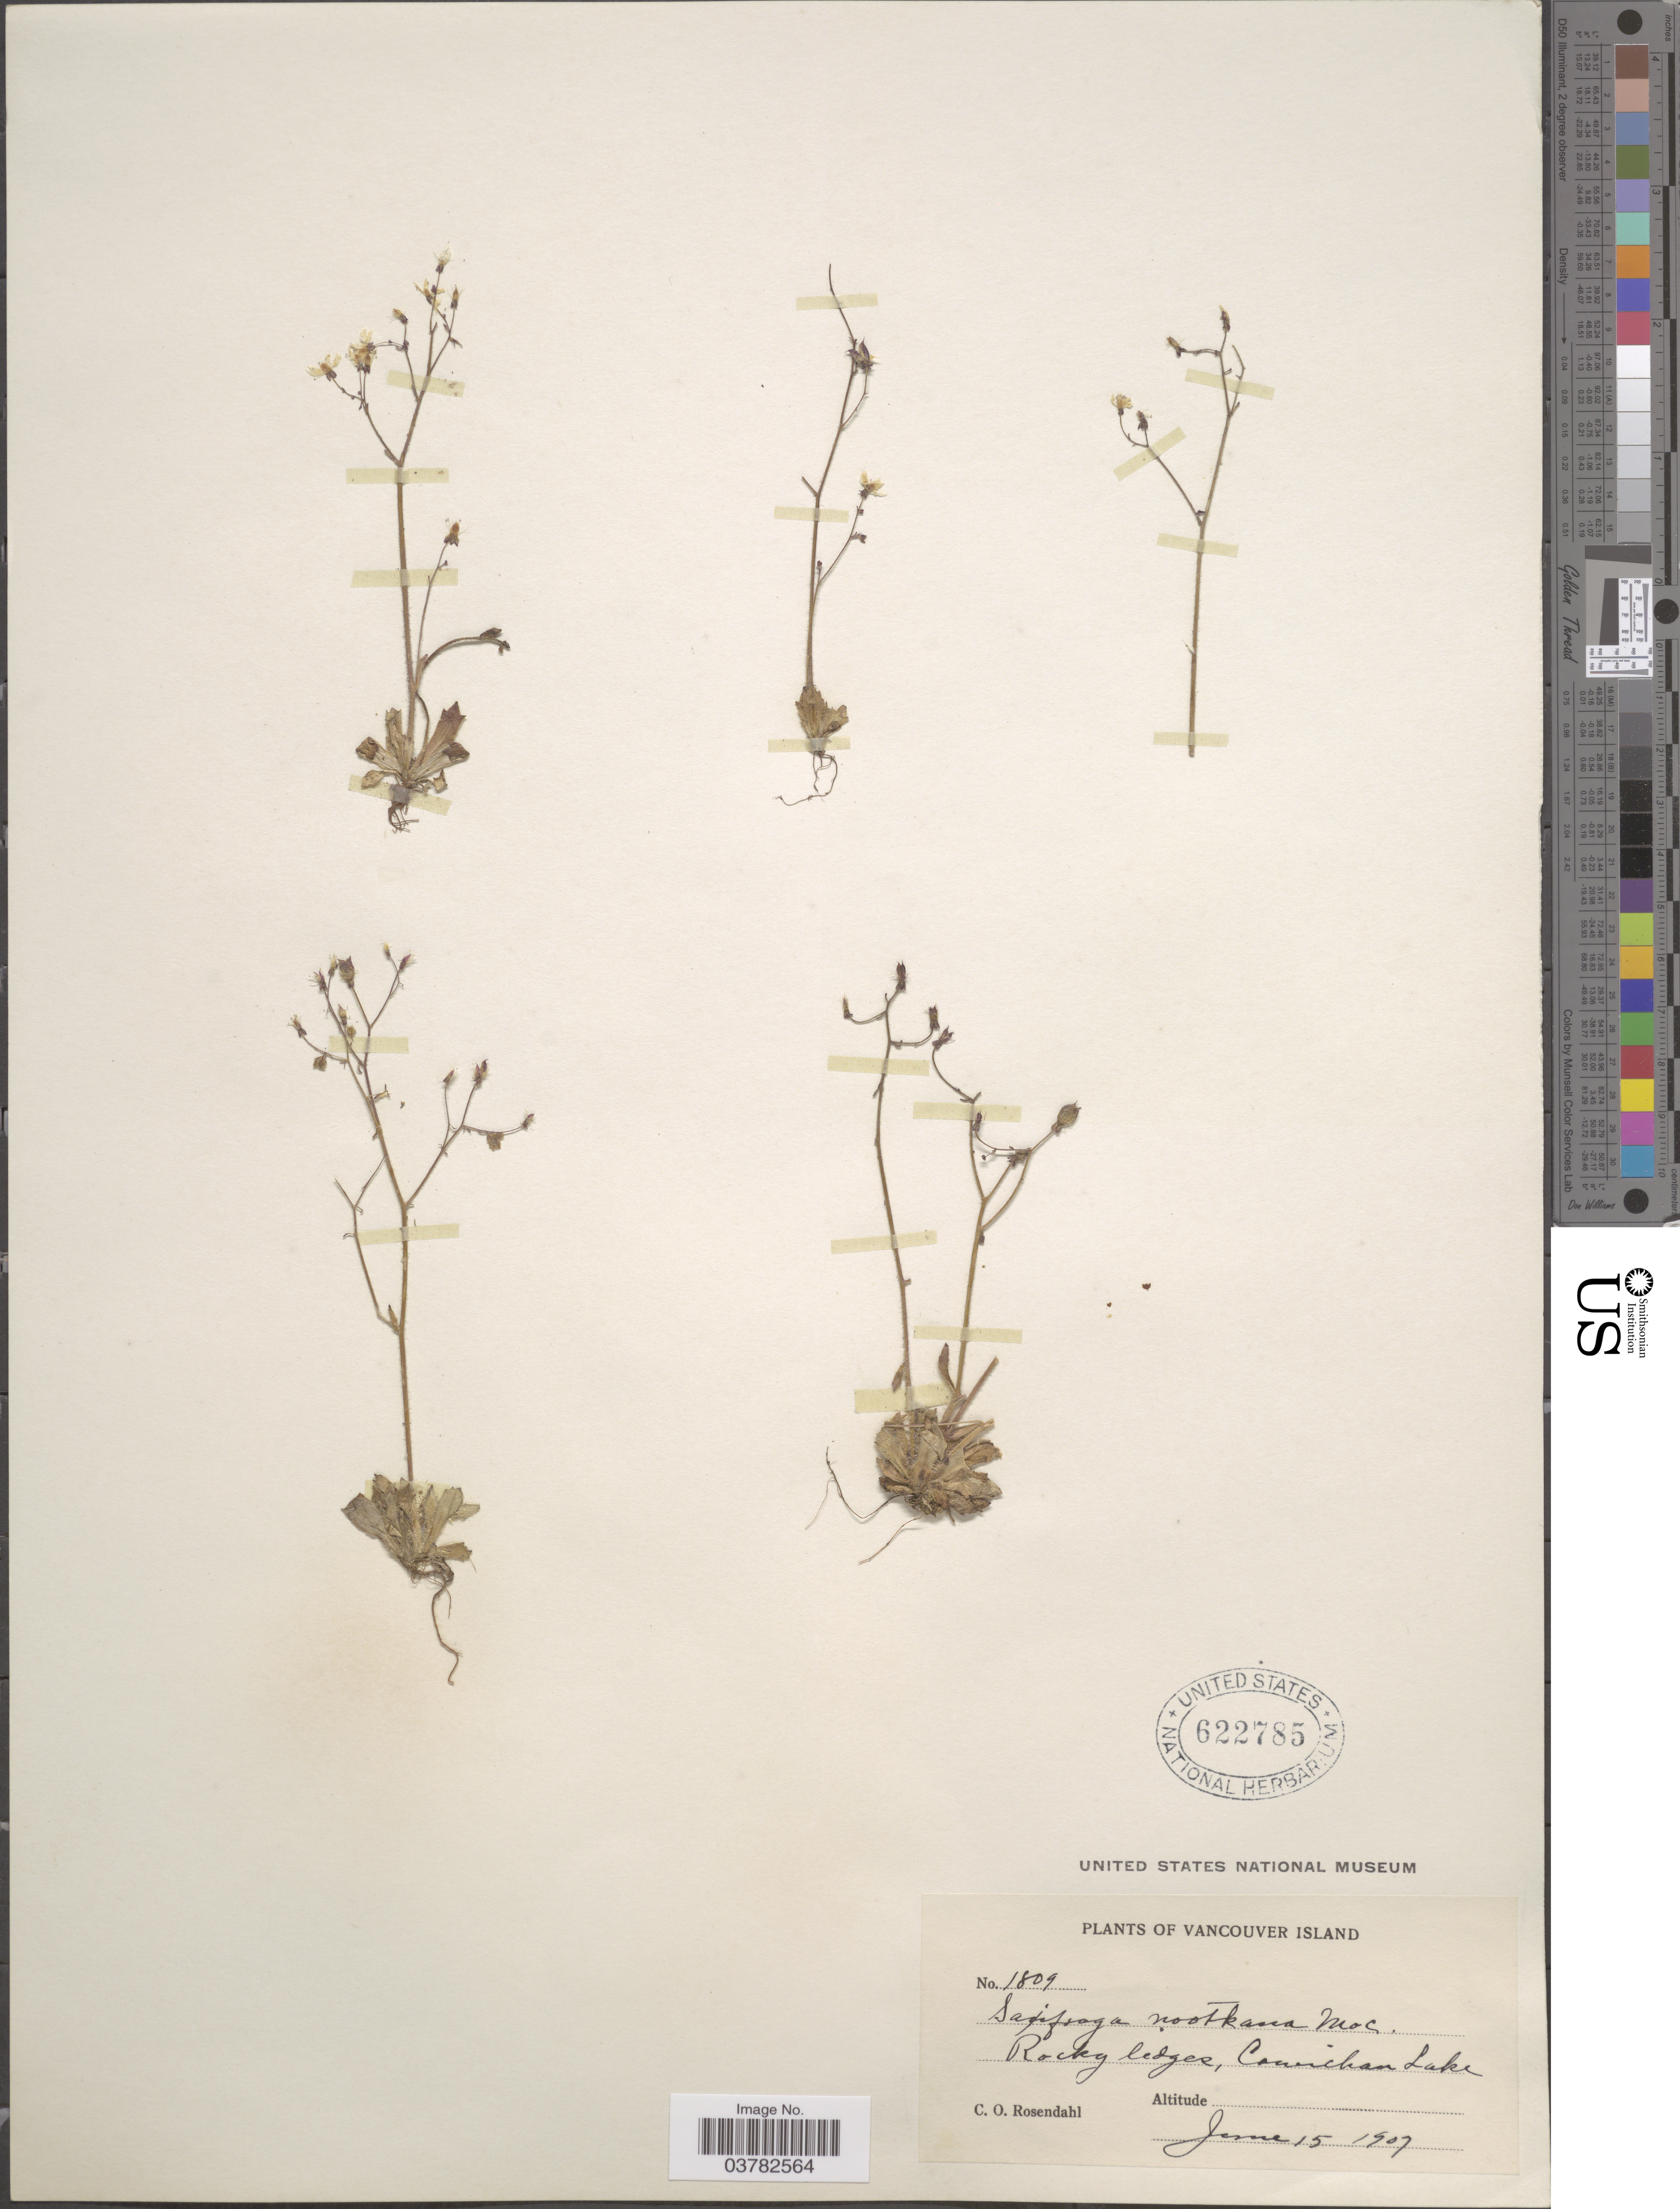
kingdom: Plantae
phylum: Tracheophyta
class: Magnoliopsida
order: Saxifragales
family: Saxifragaceae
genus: Micranthes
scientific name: Micranthes stellaris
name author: (L.) Galasso et al.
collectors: C. O. Rosendahl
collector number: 1809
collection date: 1907-06-15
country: Canada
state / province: British Columbia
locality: Vancouver Island. Cowichan Lake.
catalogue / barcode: US 622785